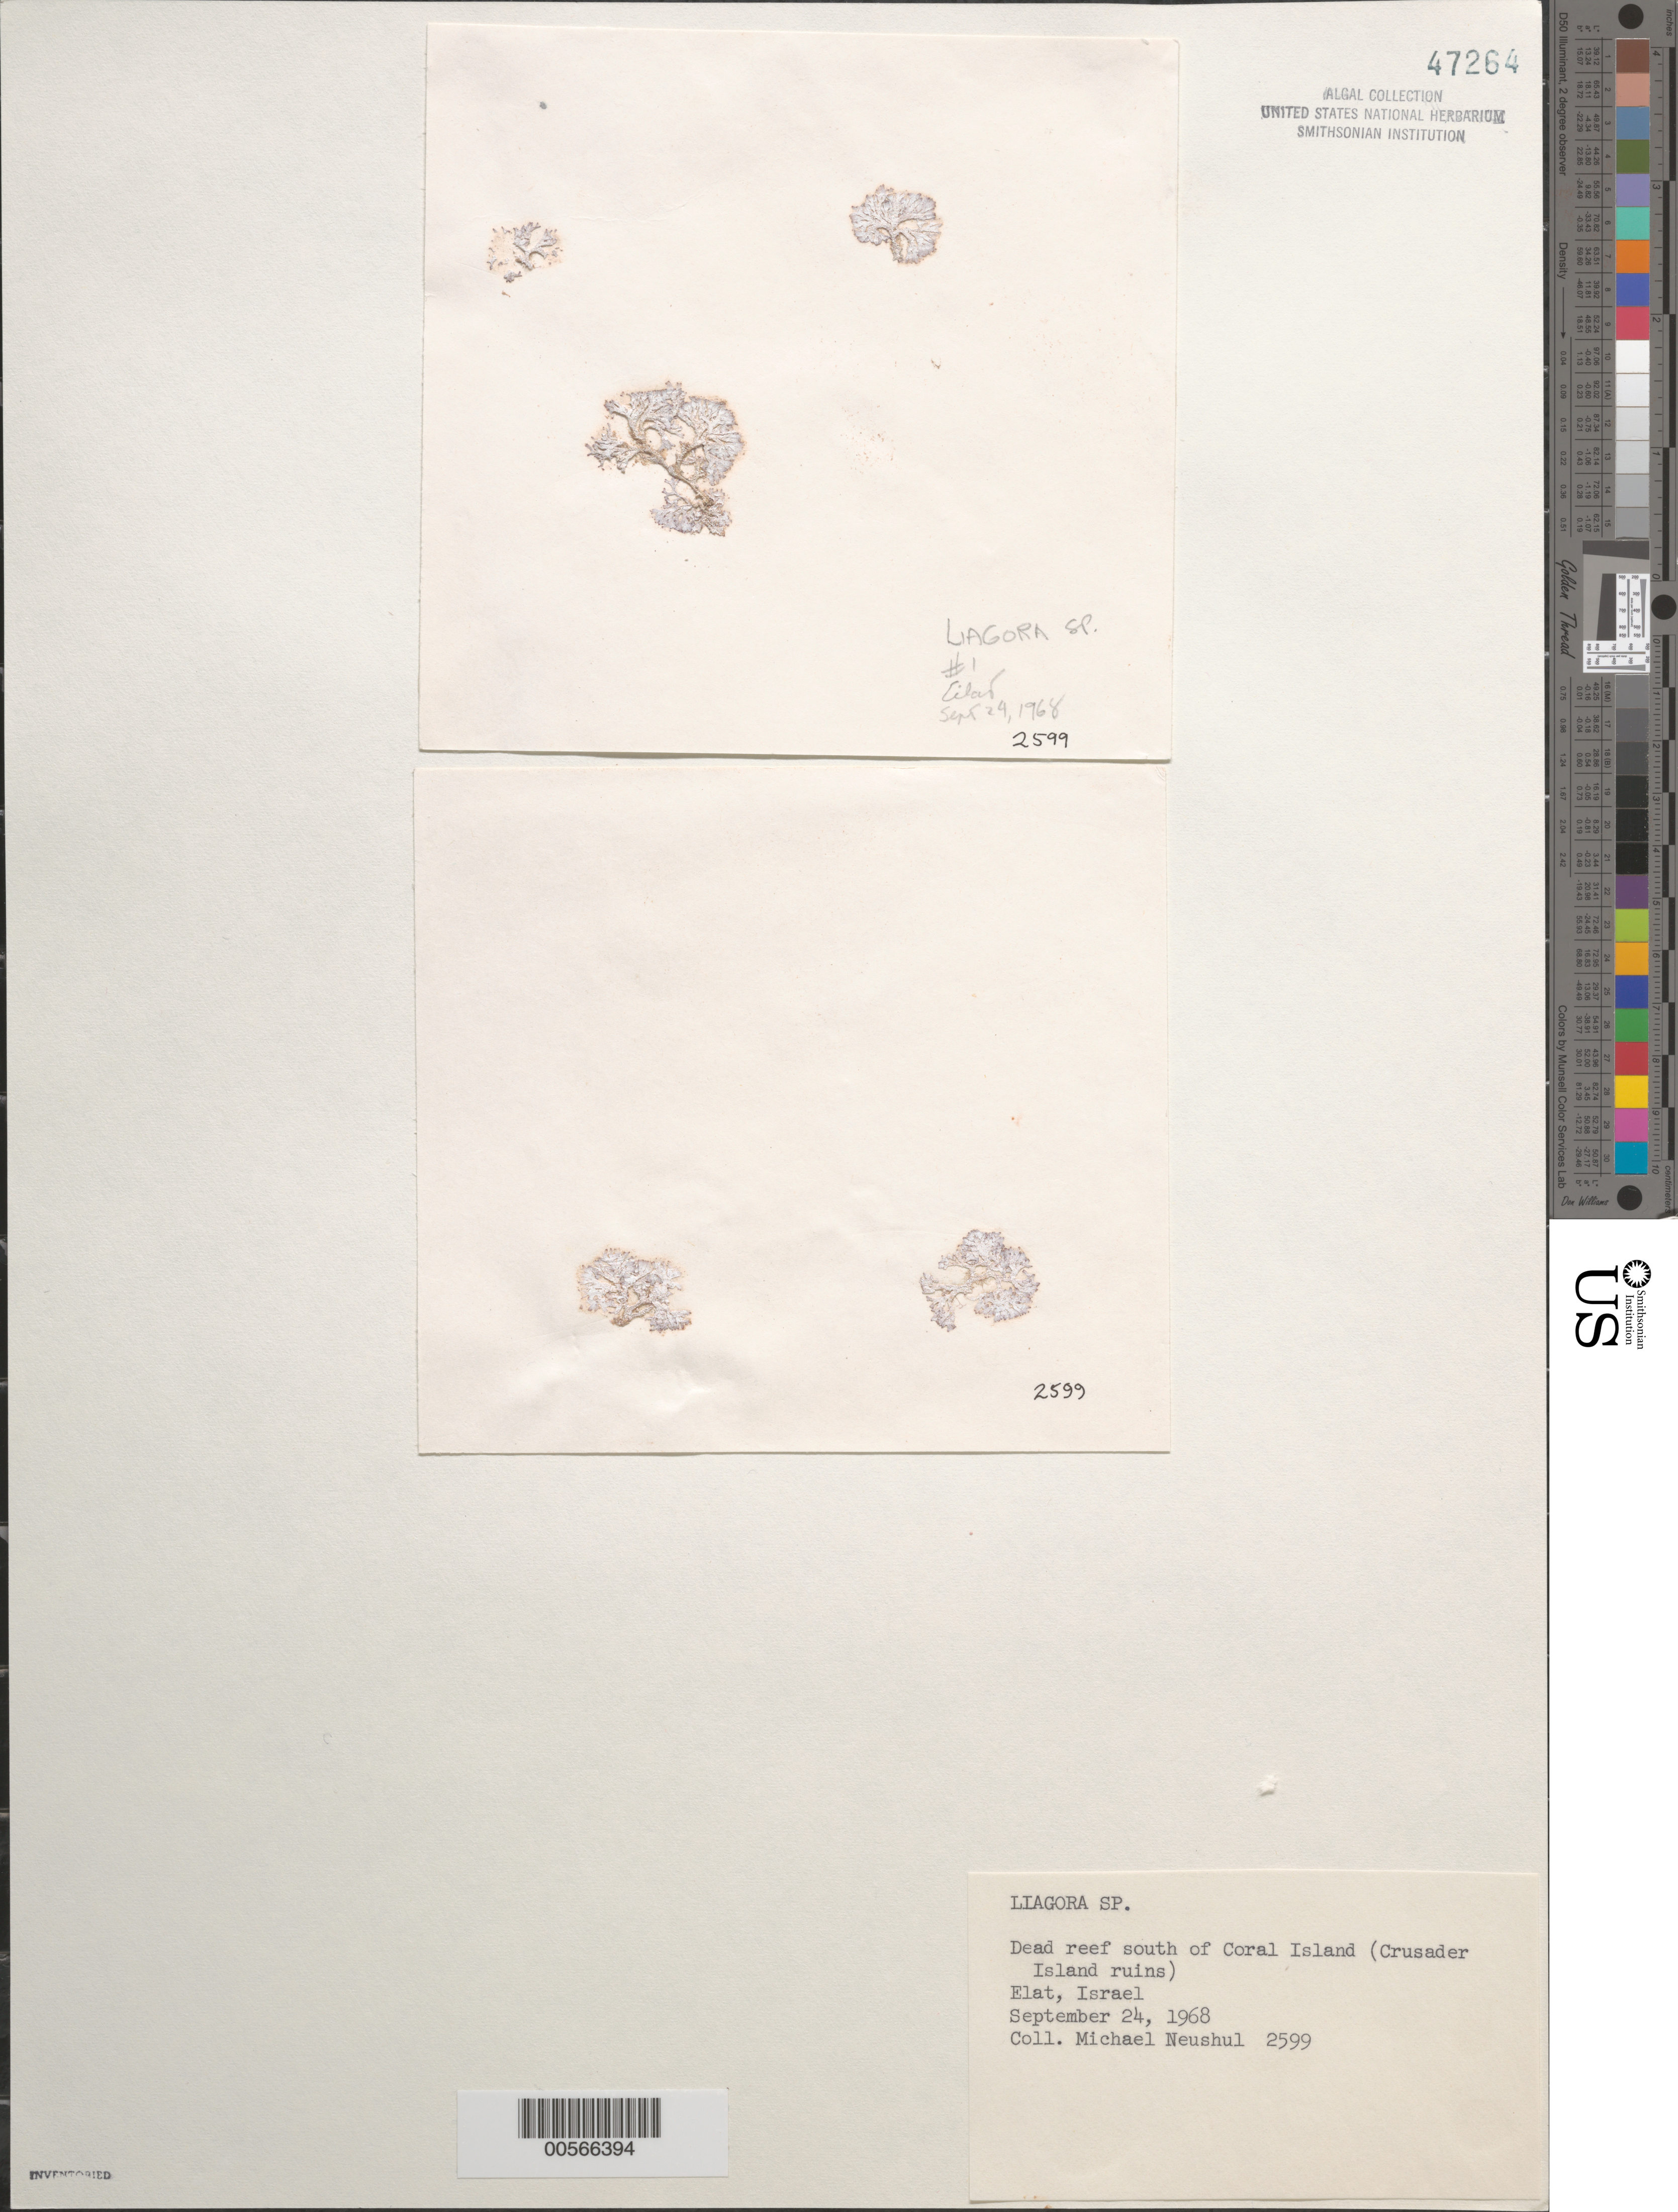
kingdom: Plantae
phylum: Rhodophyta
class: Florideophyceae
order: Nemaliales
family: Liagoraceae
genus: Liagora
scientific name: Liagora sp.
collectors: M. Neushul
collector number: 2599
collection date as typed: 24 Sep 1968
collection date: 1968-09-24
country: Israel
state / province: Southern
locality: Elat, dead reef south of Coral Island (Crusader Island ruins)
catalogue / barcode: US 47264